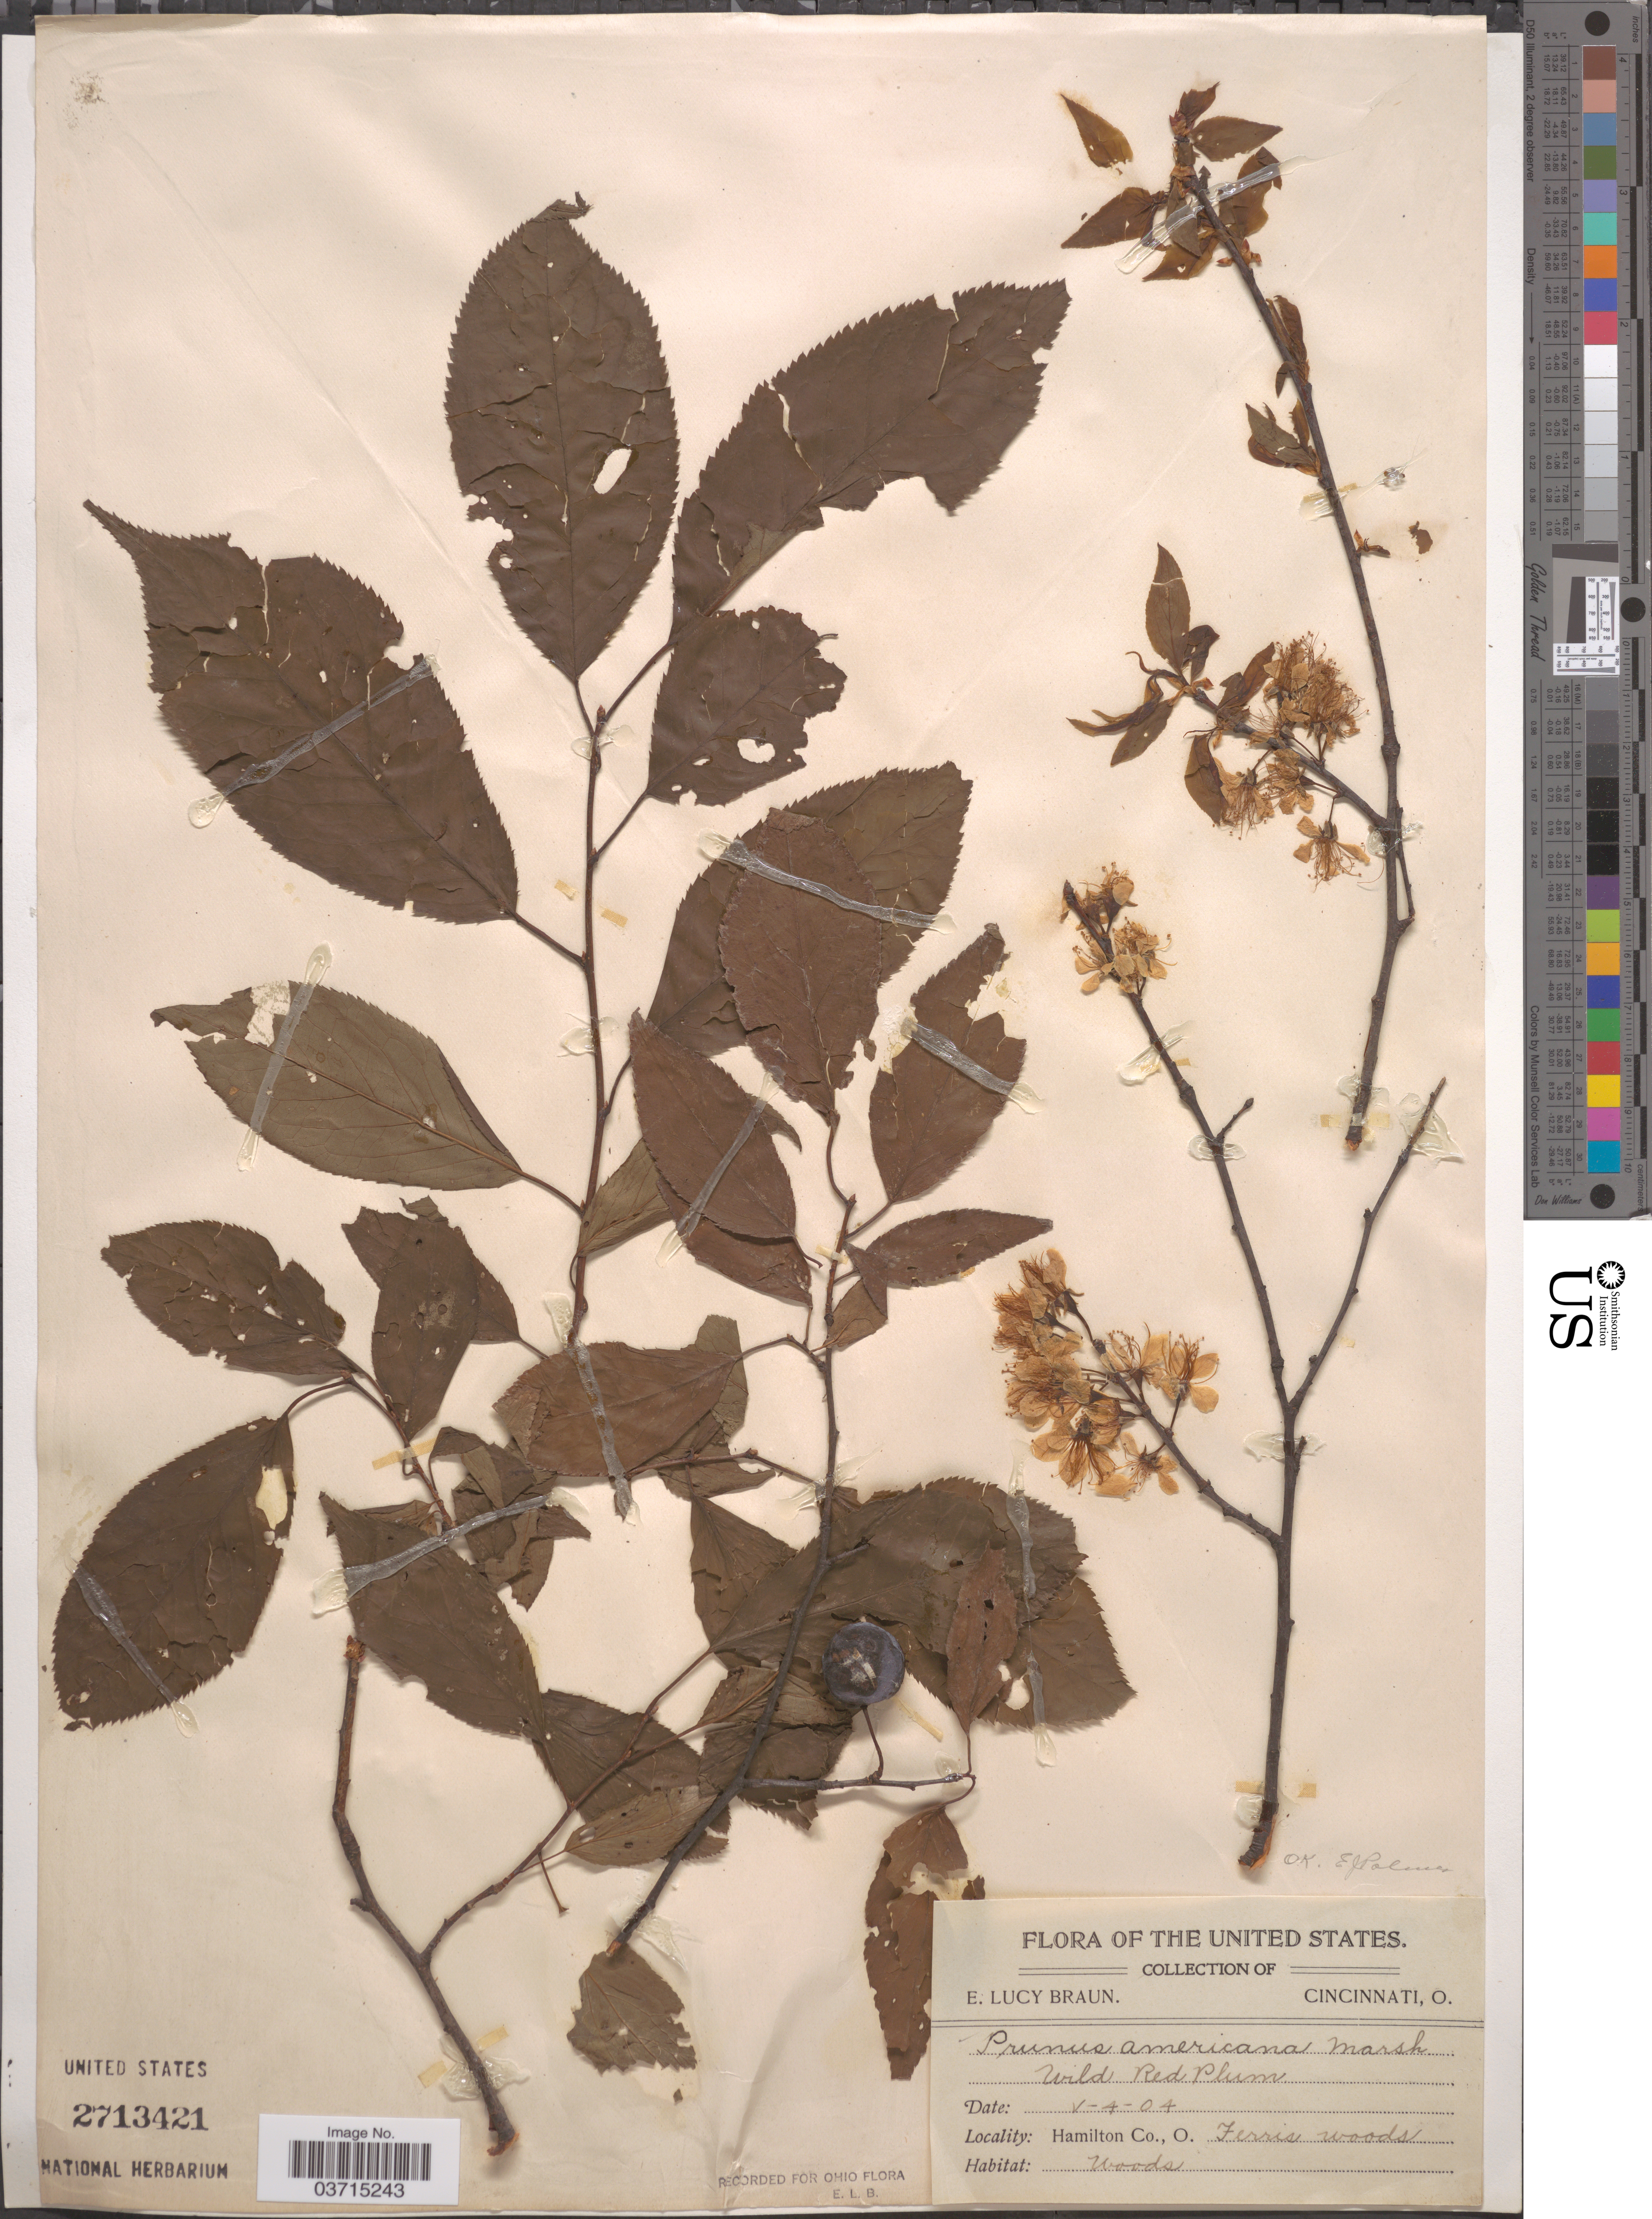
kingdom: Plantae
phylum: Tracheophyta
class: Magnoliopsida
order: Rosales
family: Rosaceae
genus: Prunus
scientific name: Prunus americana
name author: Marshall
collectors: E. L. Braun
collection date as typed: Transcribed d/m/y: 4/5/4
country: United States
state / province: Ohio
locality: Hamilton Co., Ferris woods.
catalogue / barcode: US 2713421